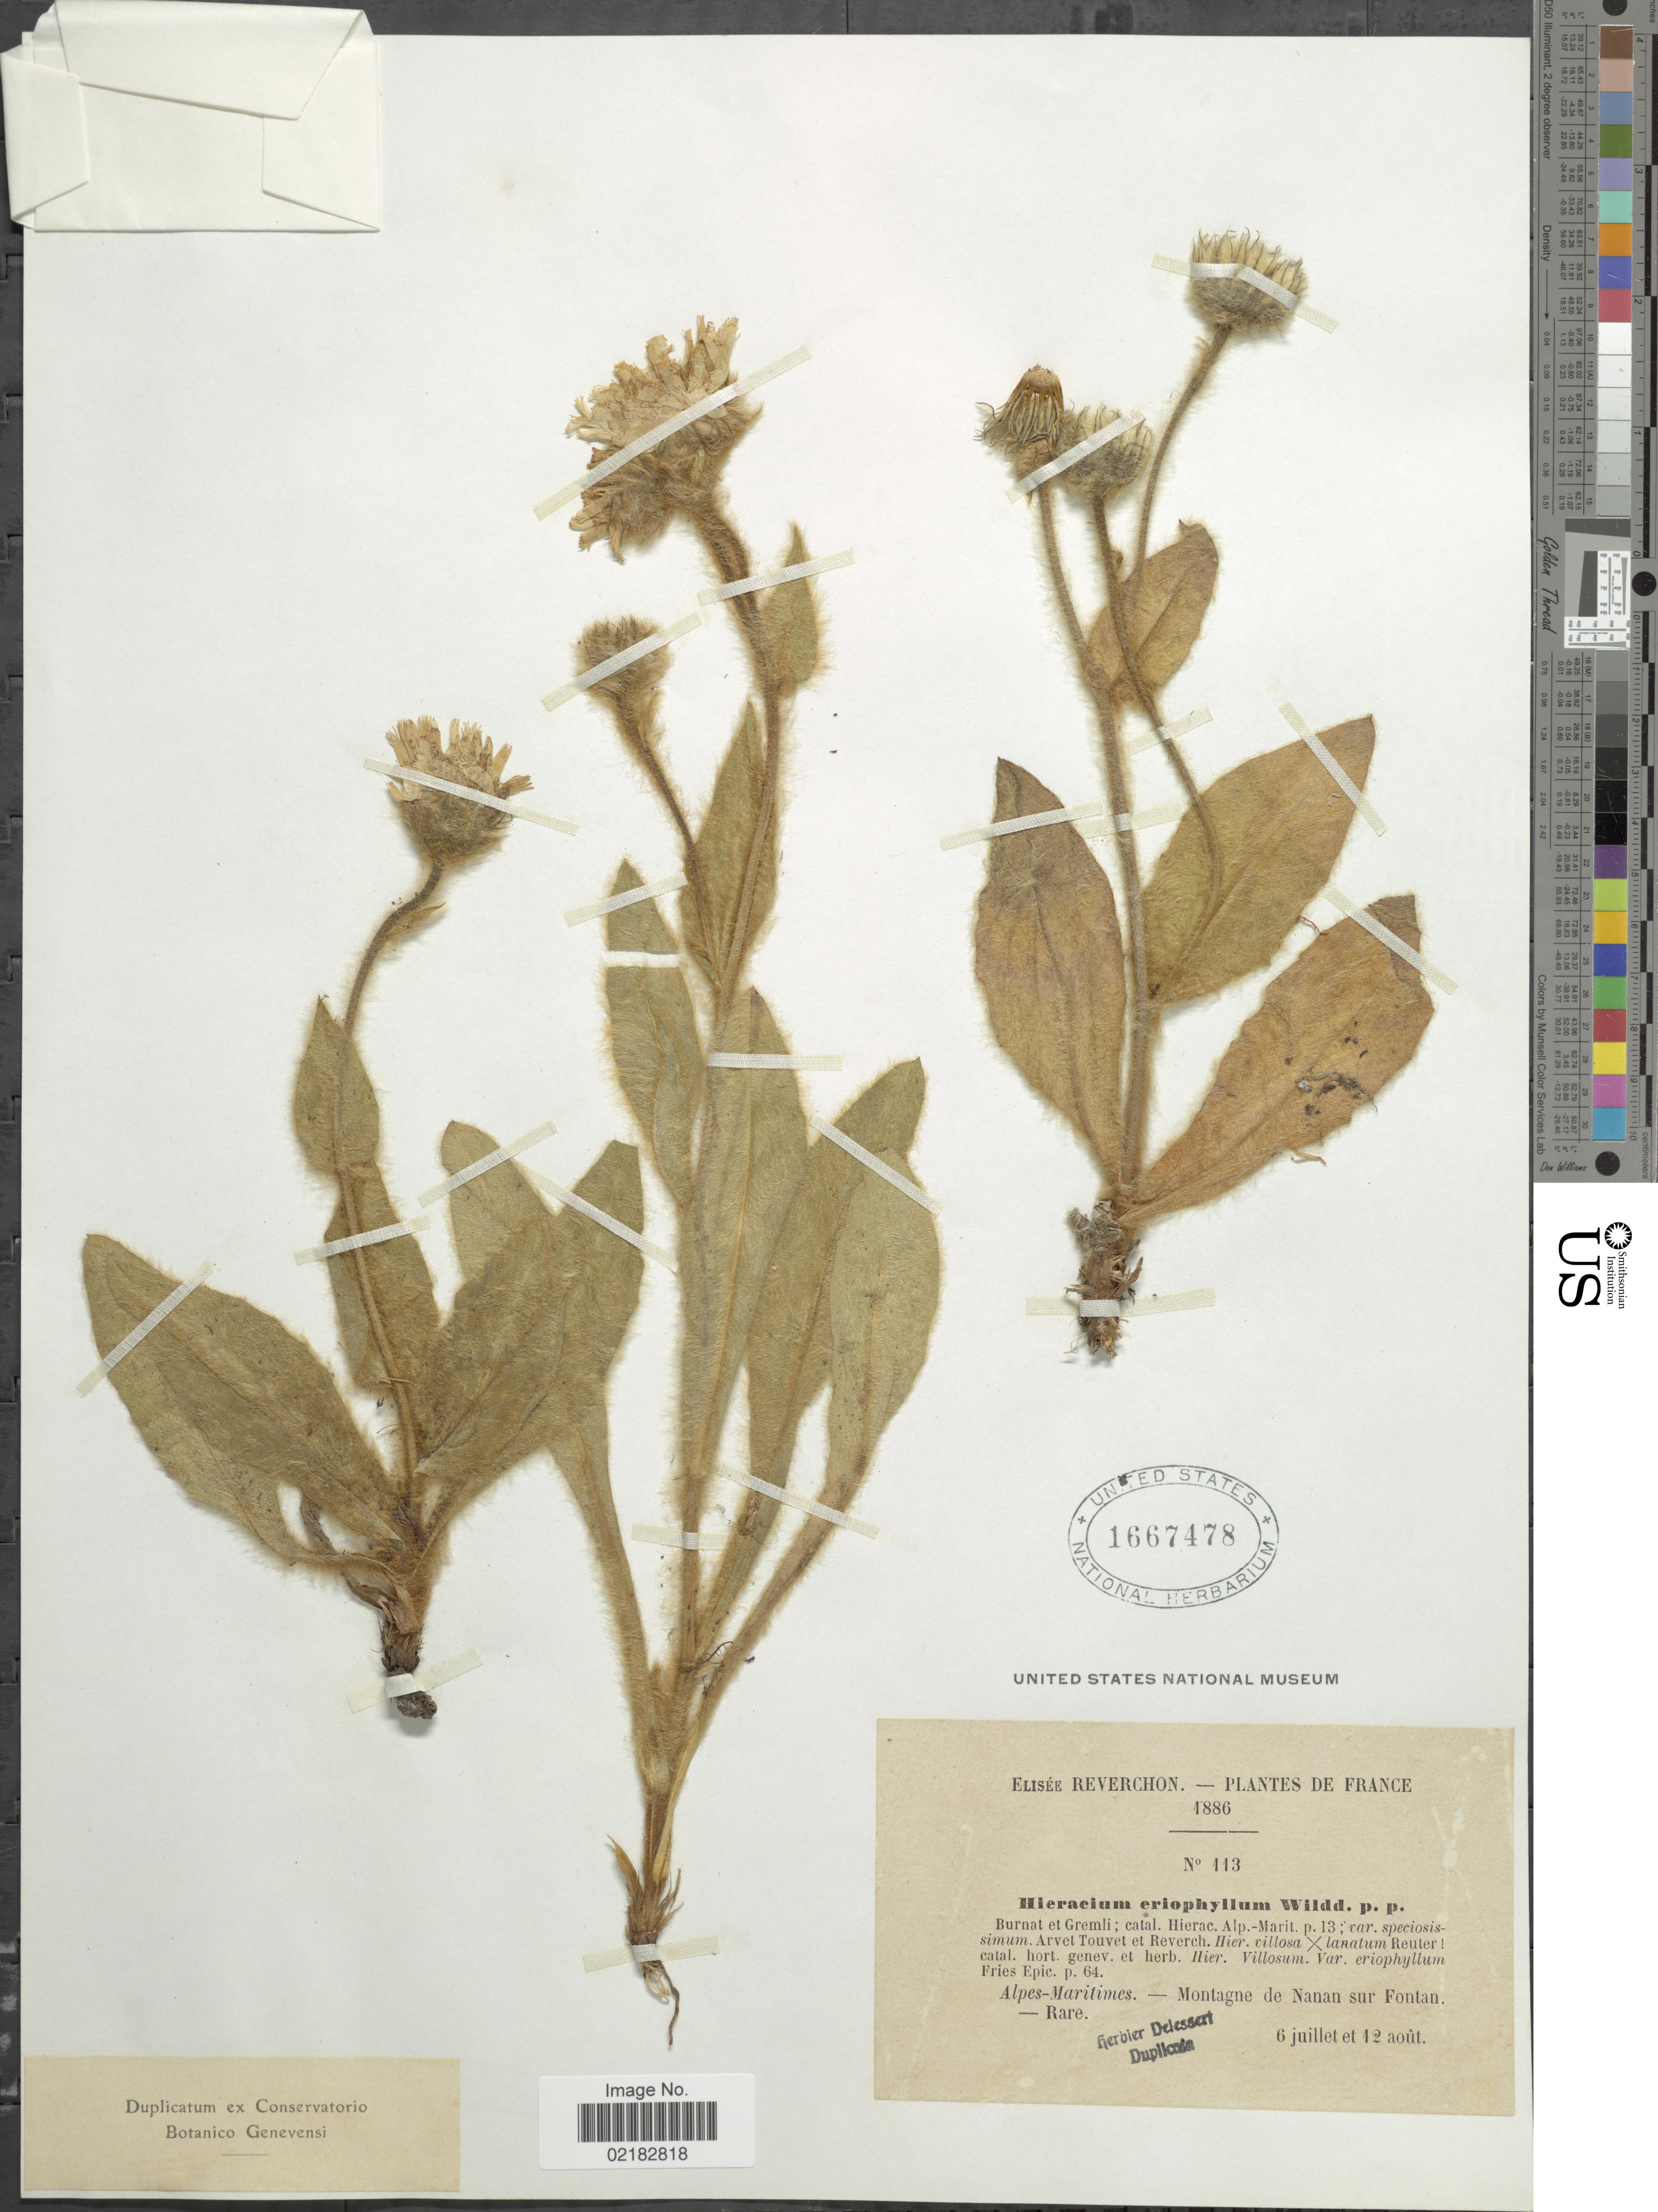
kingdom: Plantae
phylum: Tracheophyta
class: Magnoliopsida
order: Asterales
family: Asteraceae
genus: Hieracium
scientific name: Hieracium eriophyllum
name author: Willd.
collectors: E. Reverchon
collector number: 113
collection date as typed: Transcribed d/m/y: 6/7/12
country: France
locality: Alpes- Maritimes. - Montagen de nanan sur Fontan. - Rare.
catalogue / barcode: US 1667478